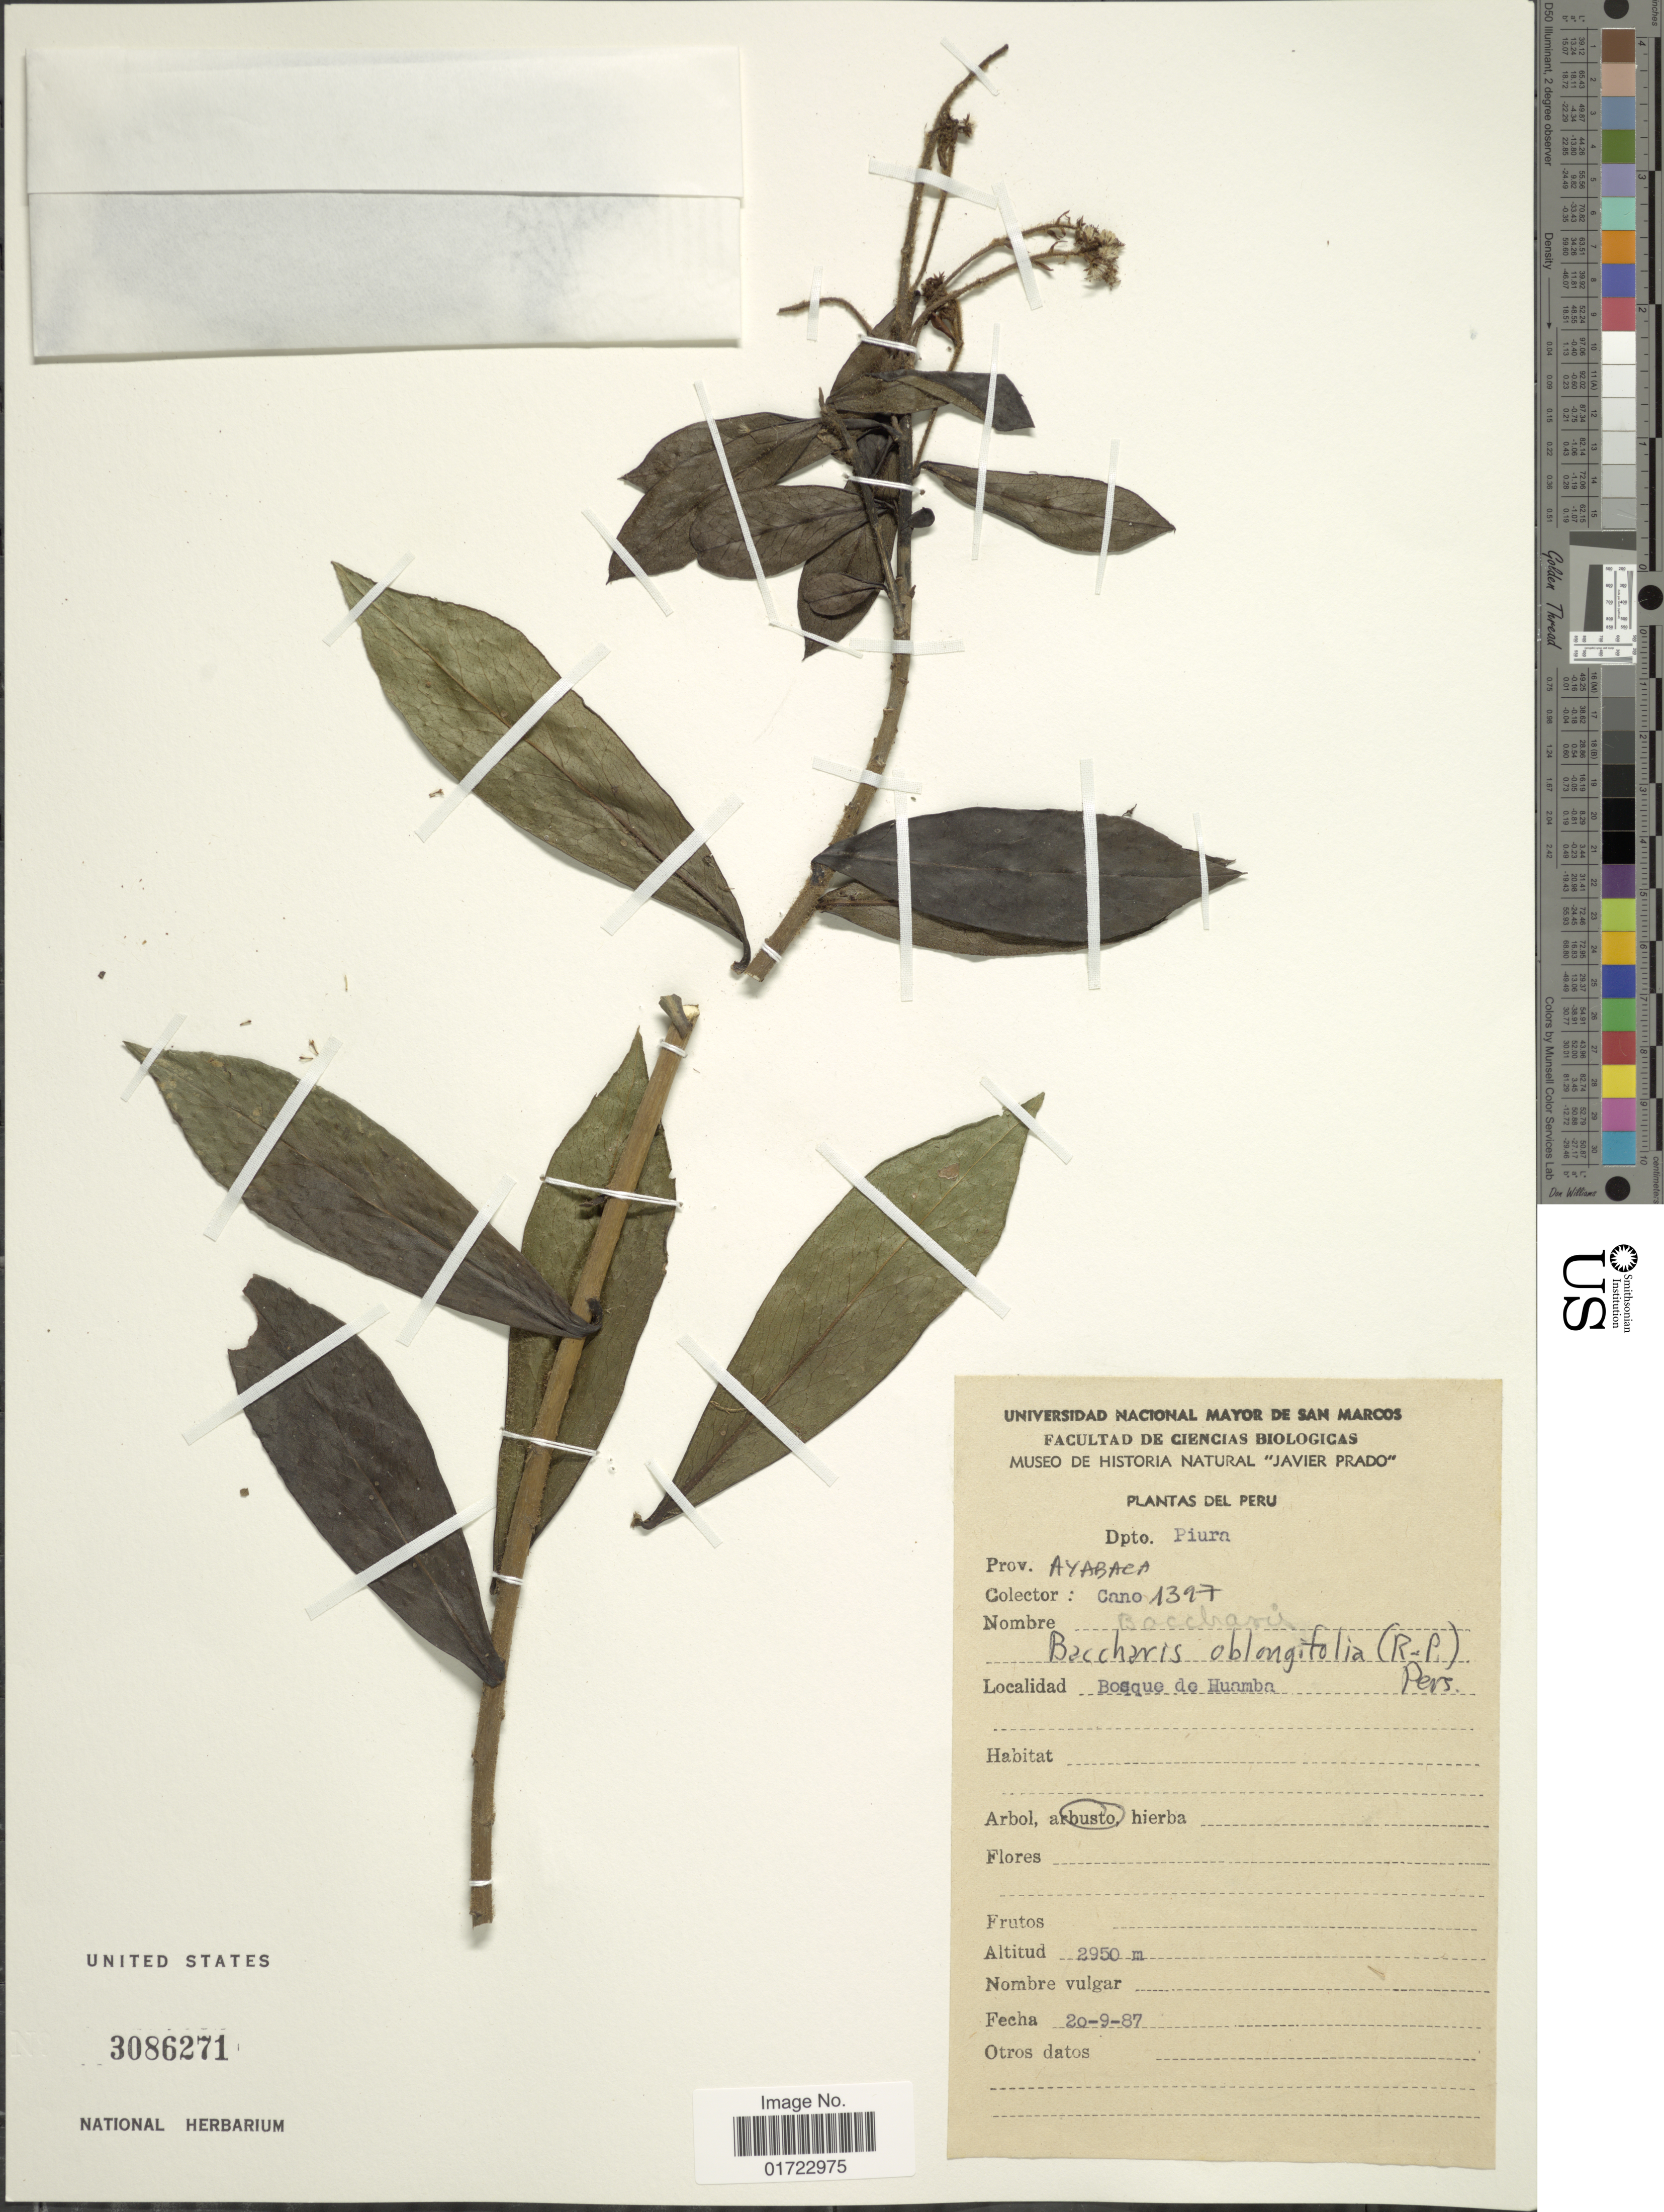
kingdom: Plantae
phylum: Tracheophyta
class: Magnoliopsida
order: Asterales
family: Asteraceae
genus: Baccharis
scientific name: Baccharis oblongifolia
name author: (Ruiz & Pav.) Pers.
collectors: A. Cano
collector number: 1397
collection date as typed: Transcribed d/m/y: 20/9/87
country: Peru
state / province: Piura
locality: Bosque de Huamba, Prov. Ayabaca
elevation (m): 2950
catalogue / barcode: US 3086271